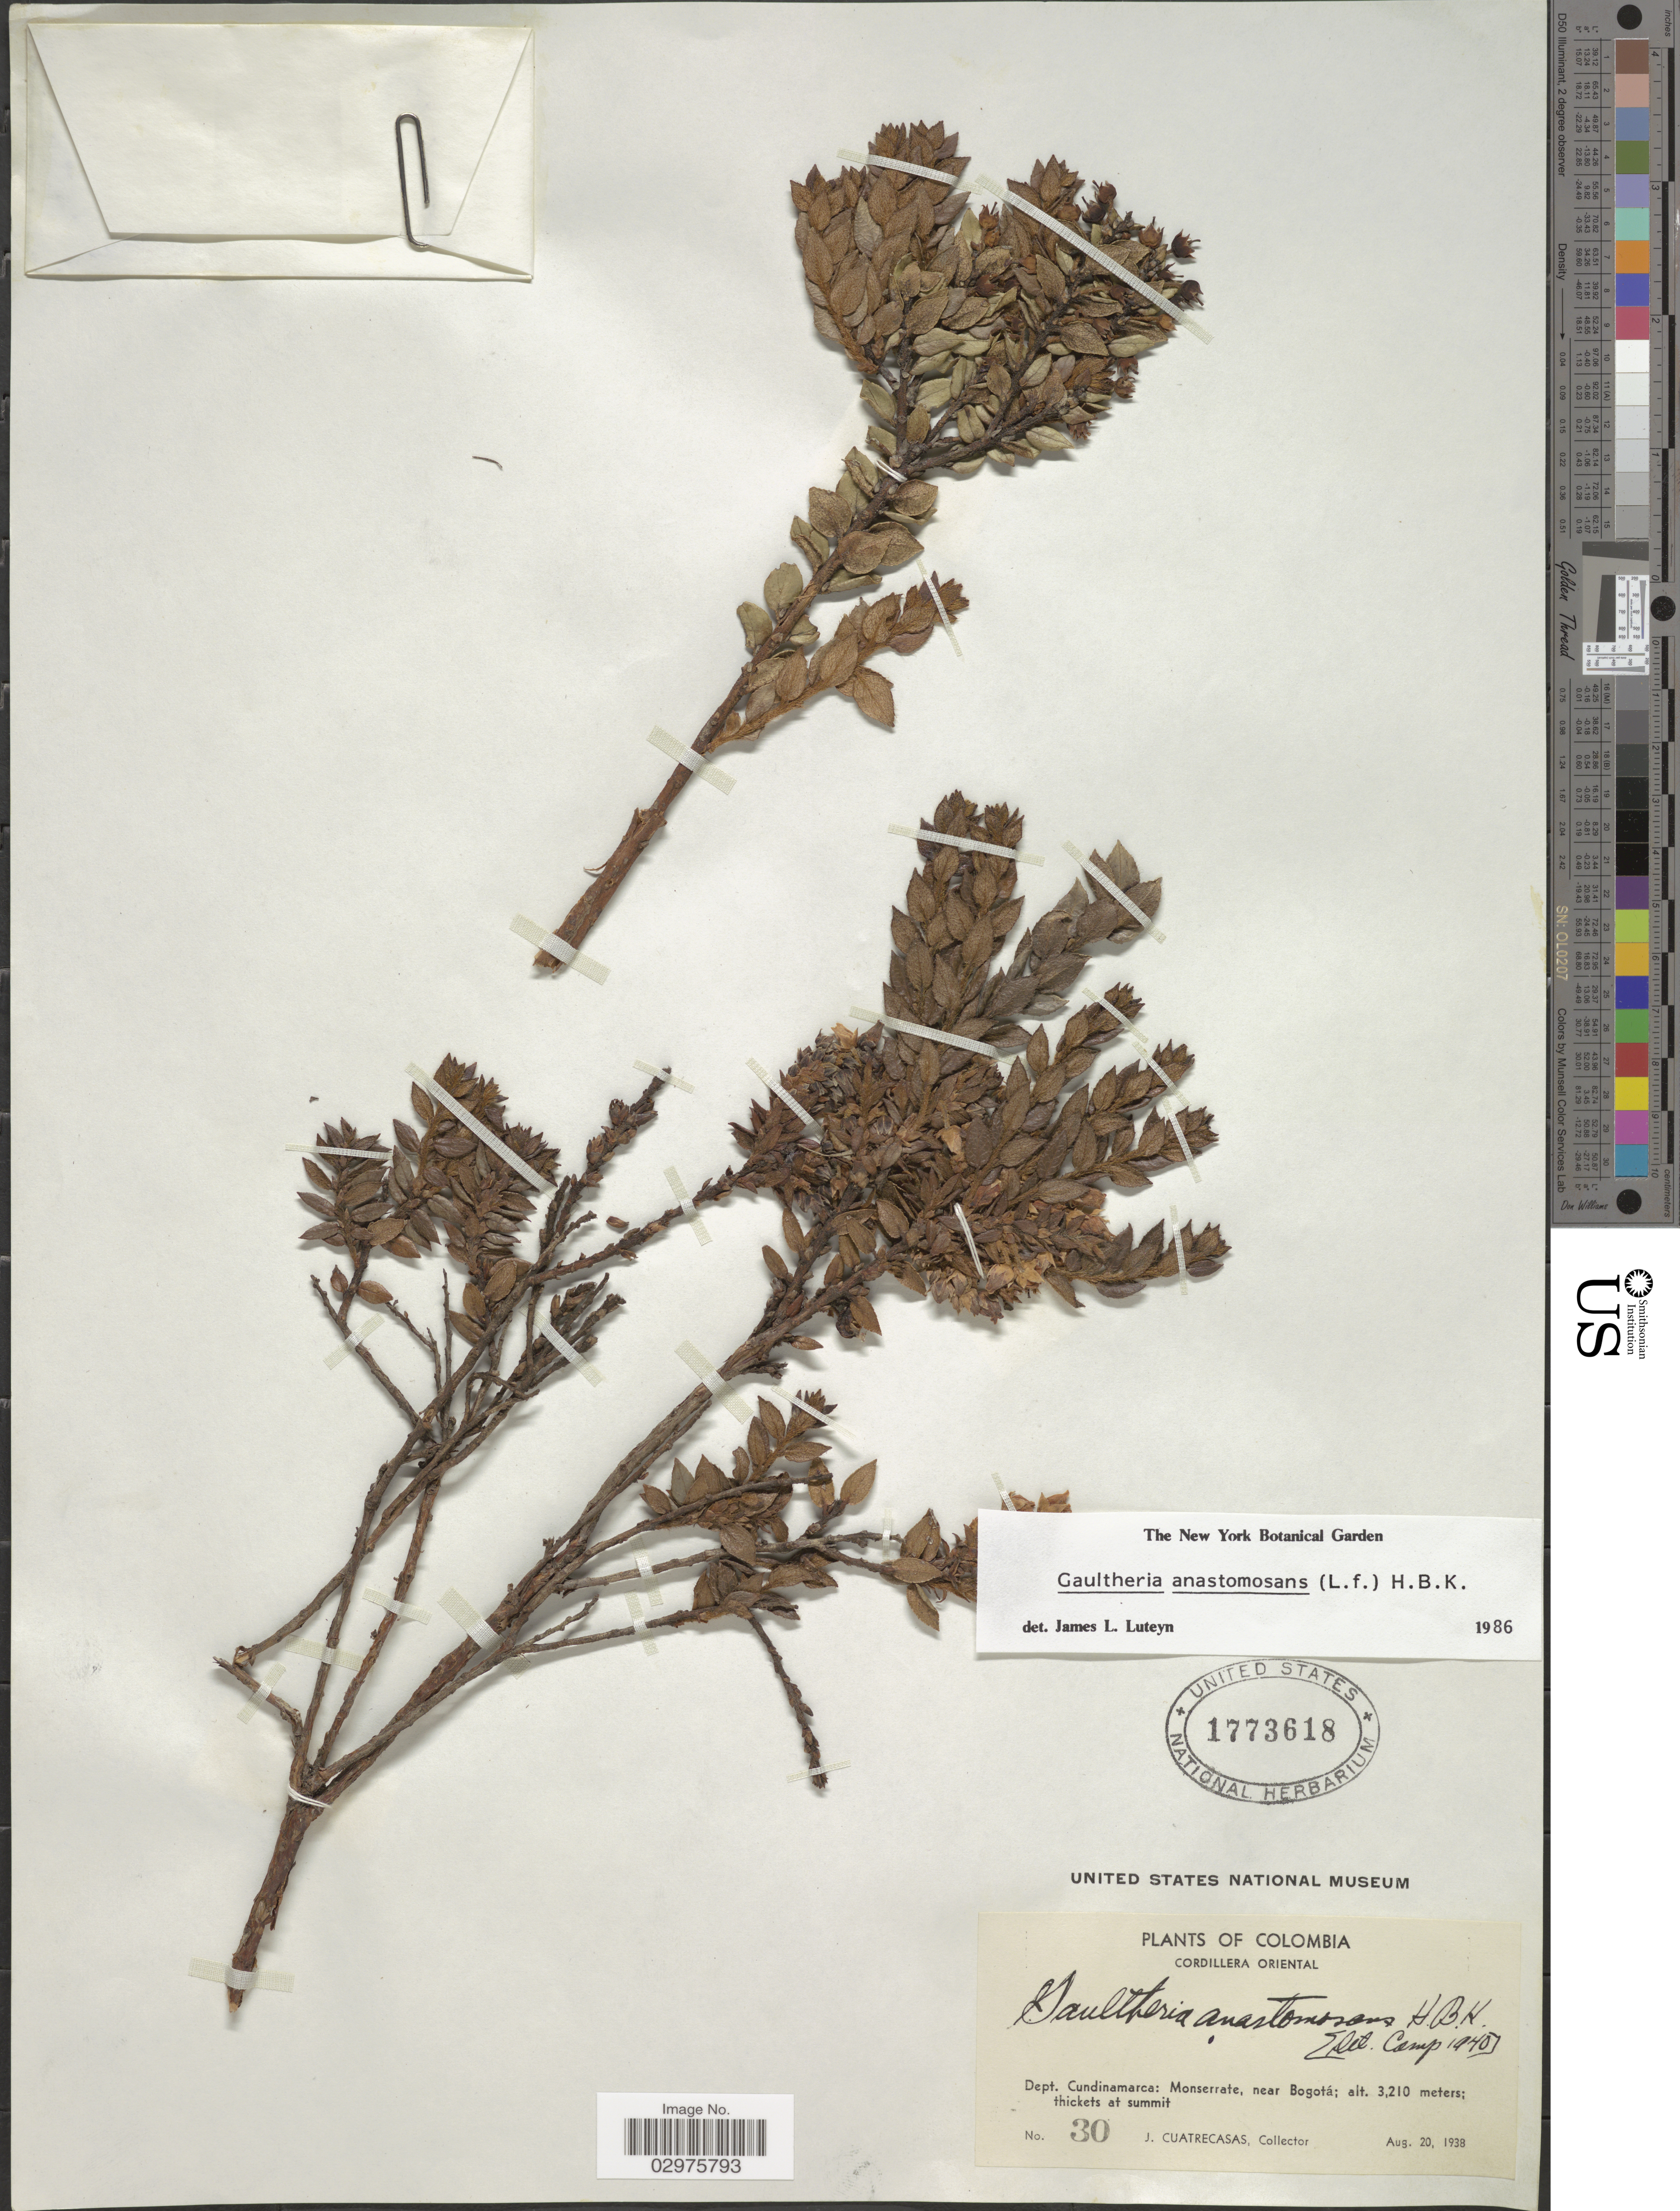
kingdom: Plantae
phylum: Tracheophyta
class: Magnoliopsida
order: Ericales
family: Ericaceae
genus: Gaultheria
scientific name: Gaultheria anastomosans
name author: (L. f.) Kunth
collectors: J. Cuatrecasas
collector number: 30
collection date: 1938-08-20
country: Colombia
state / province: Cundinamarca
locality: Cordillera Oriental. Dept. Cundinamarca: Monserrate, near Bogotá.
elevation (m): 3210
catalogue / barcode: US 1773618